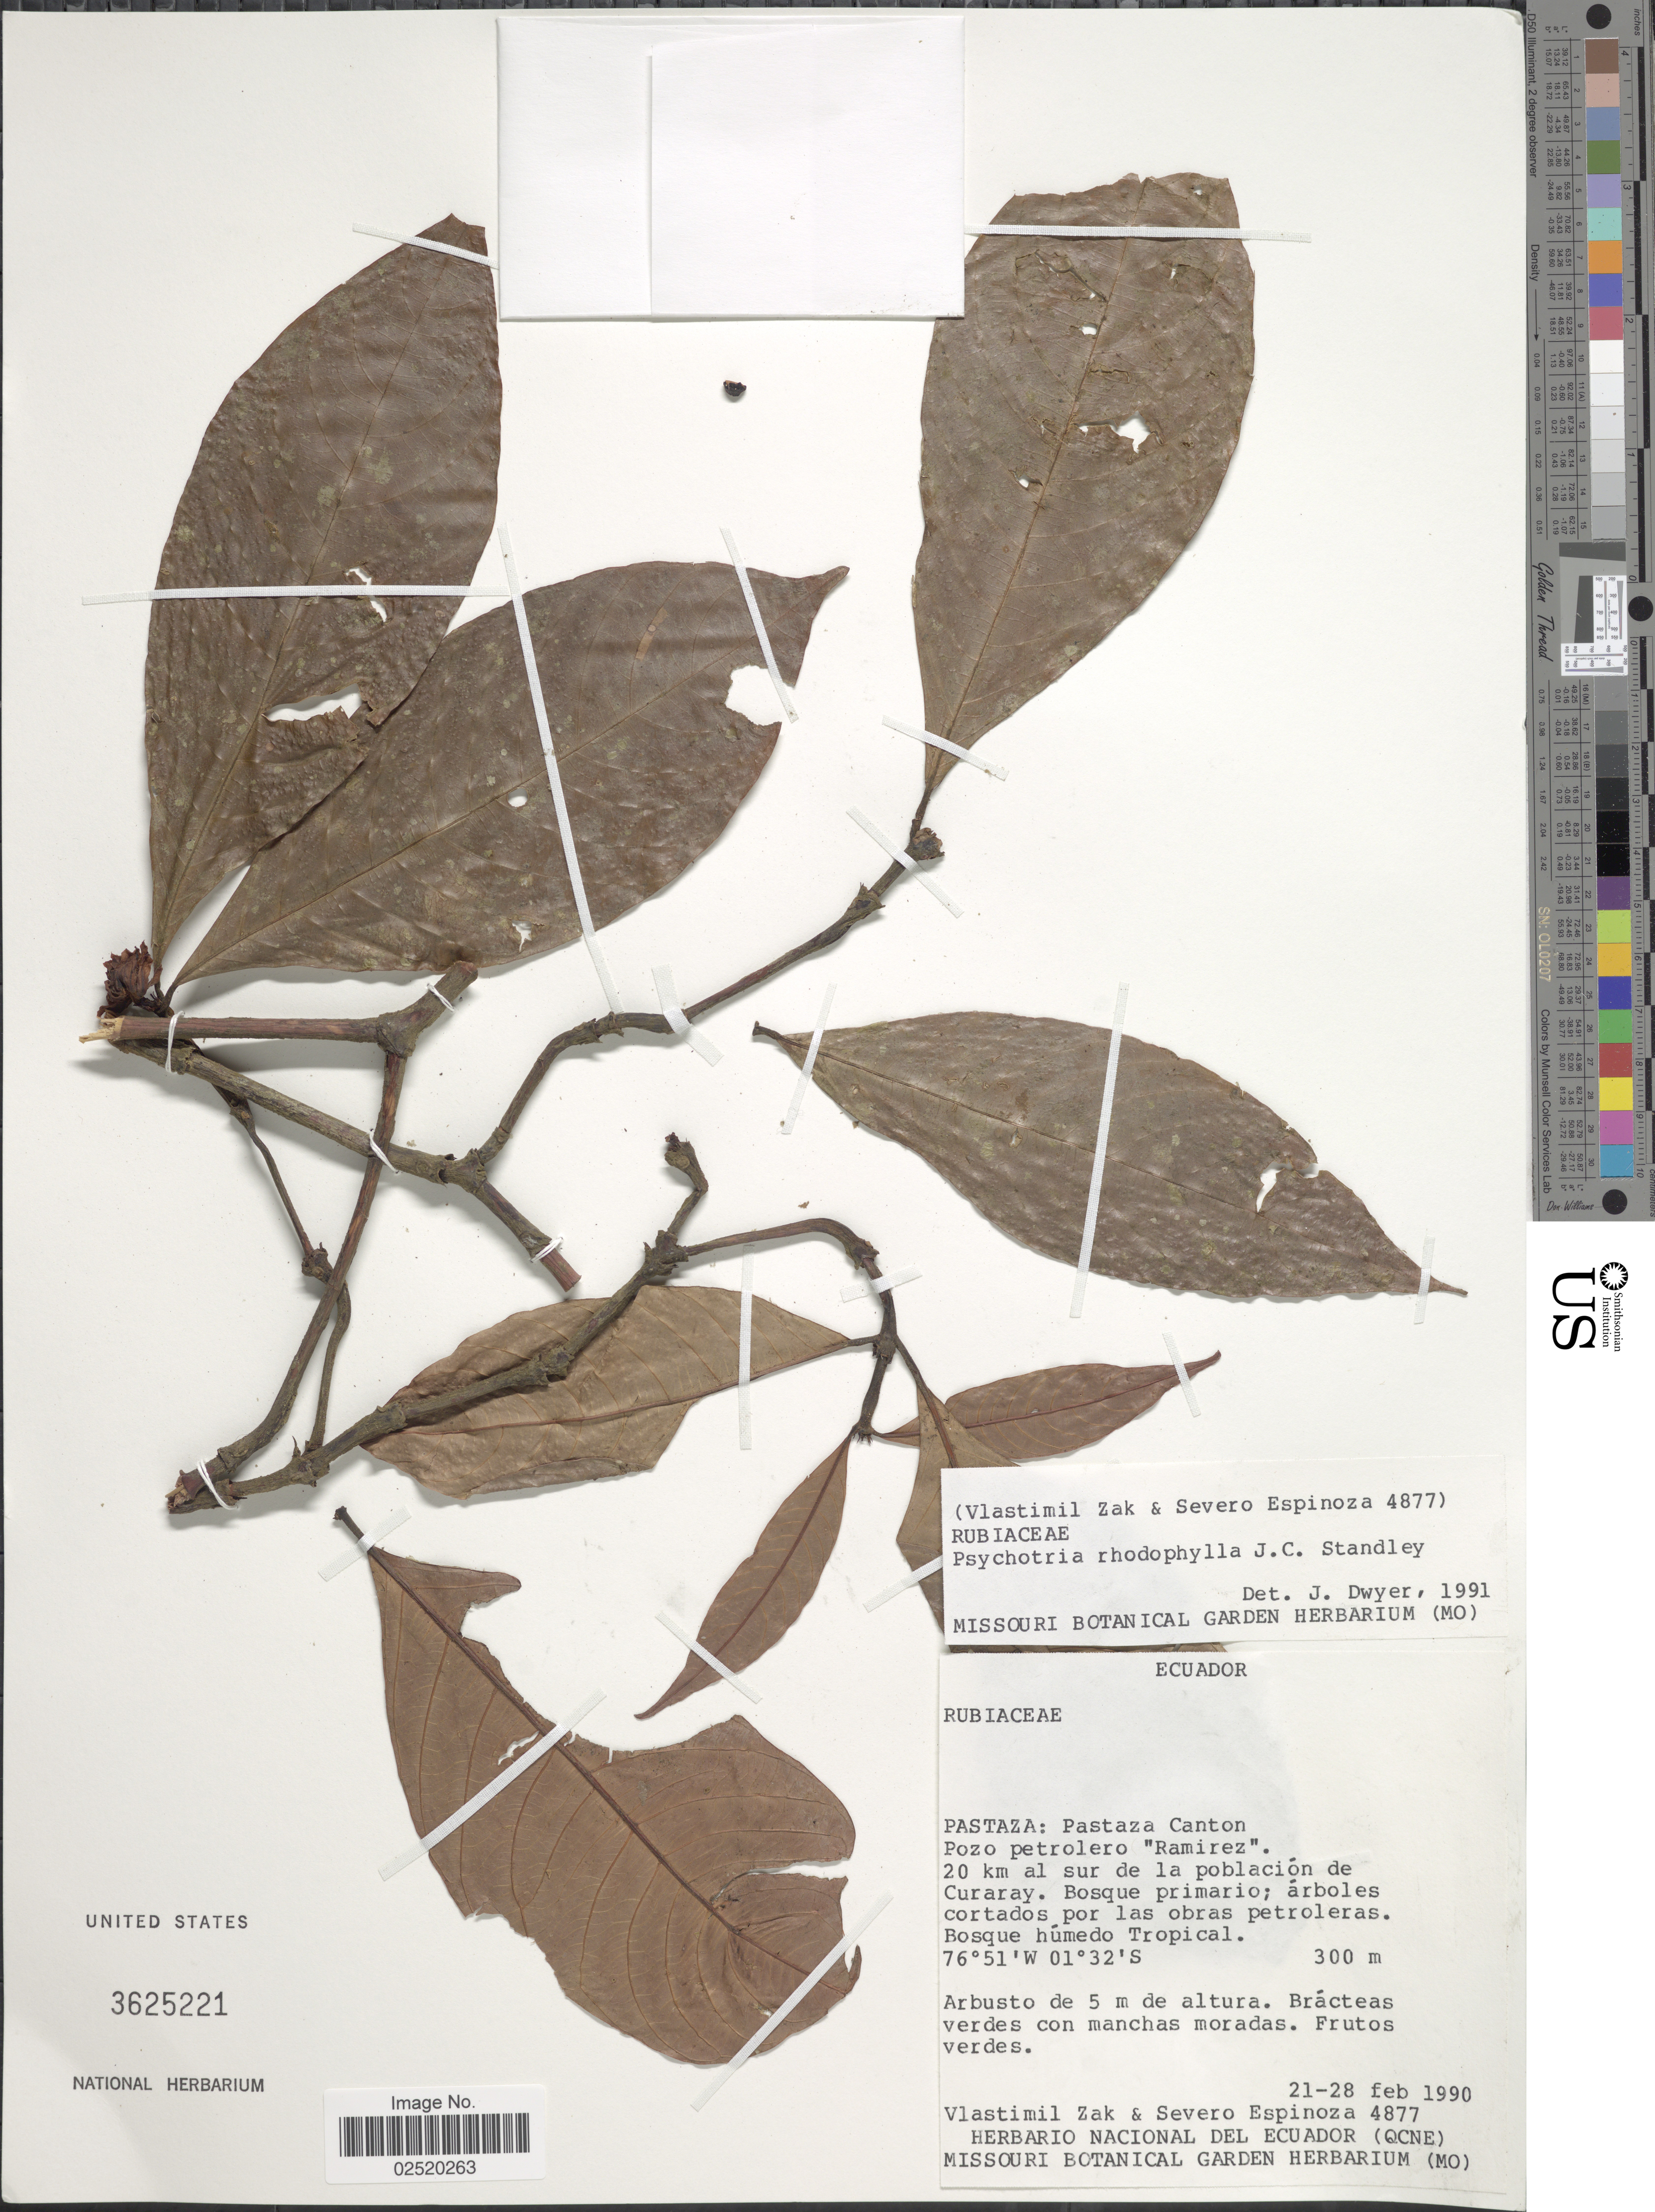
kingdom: Plantae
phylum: Tracheophyta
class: Magnoliopsida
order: Gentianales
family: Rubiaceae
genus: Psychotria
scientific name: Psychotria rhodophylla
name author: Standl.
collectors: V. Zak & S. Espinoza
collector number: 4877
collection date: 1990-02-21/1990-02-28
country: Ecuador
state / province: Pastaza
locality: Pastaza Canton, Pozo petrolero Ramirez, 20 km al sur de la poblacion de Curaray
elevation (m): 300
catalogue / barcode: US 3625221